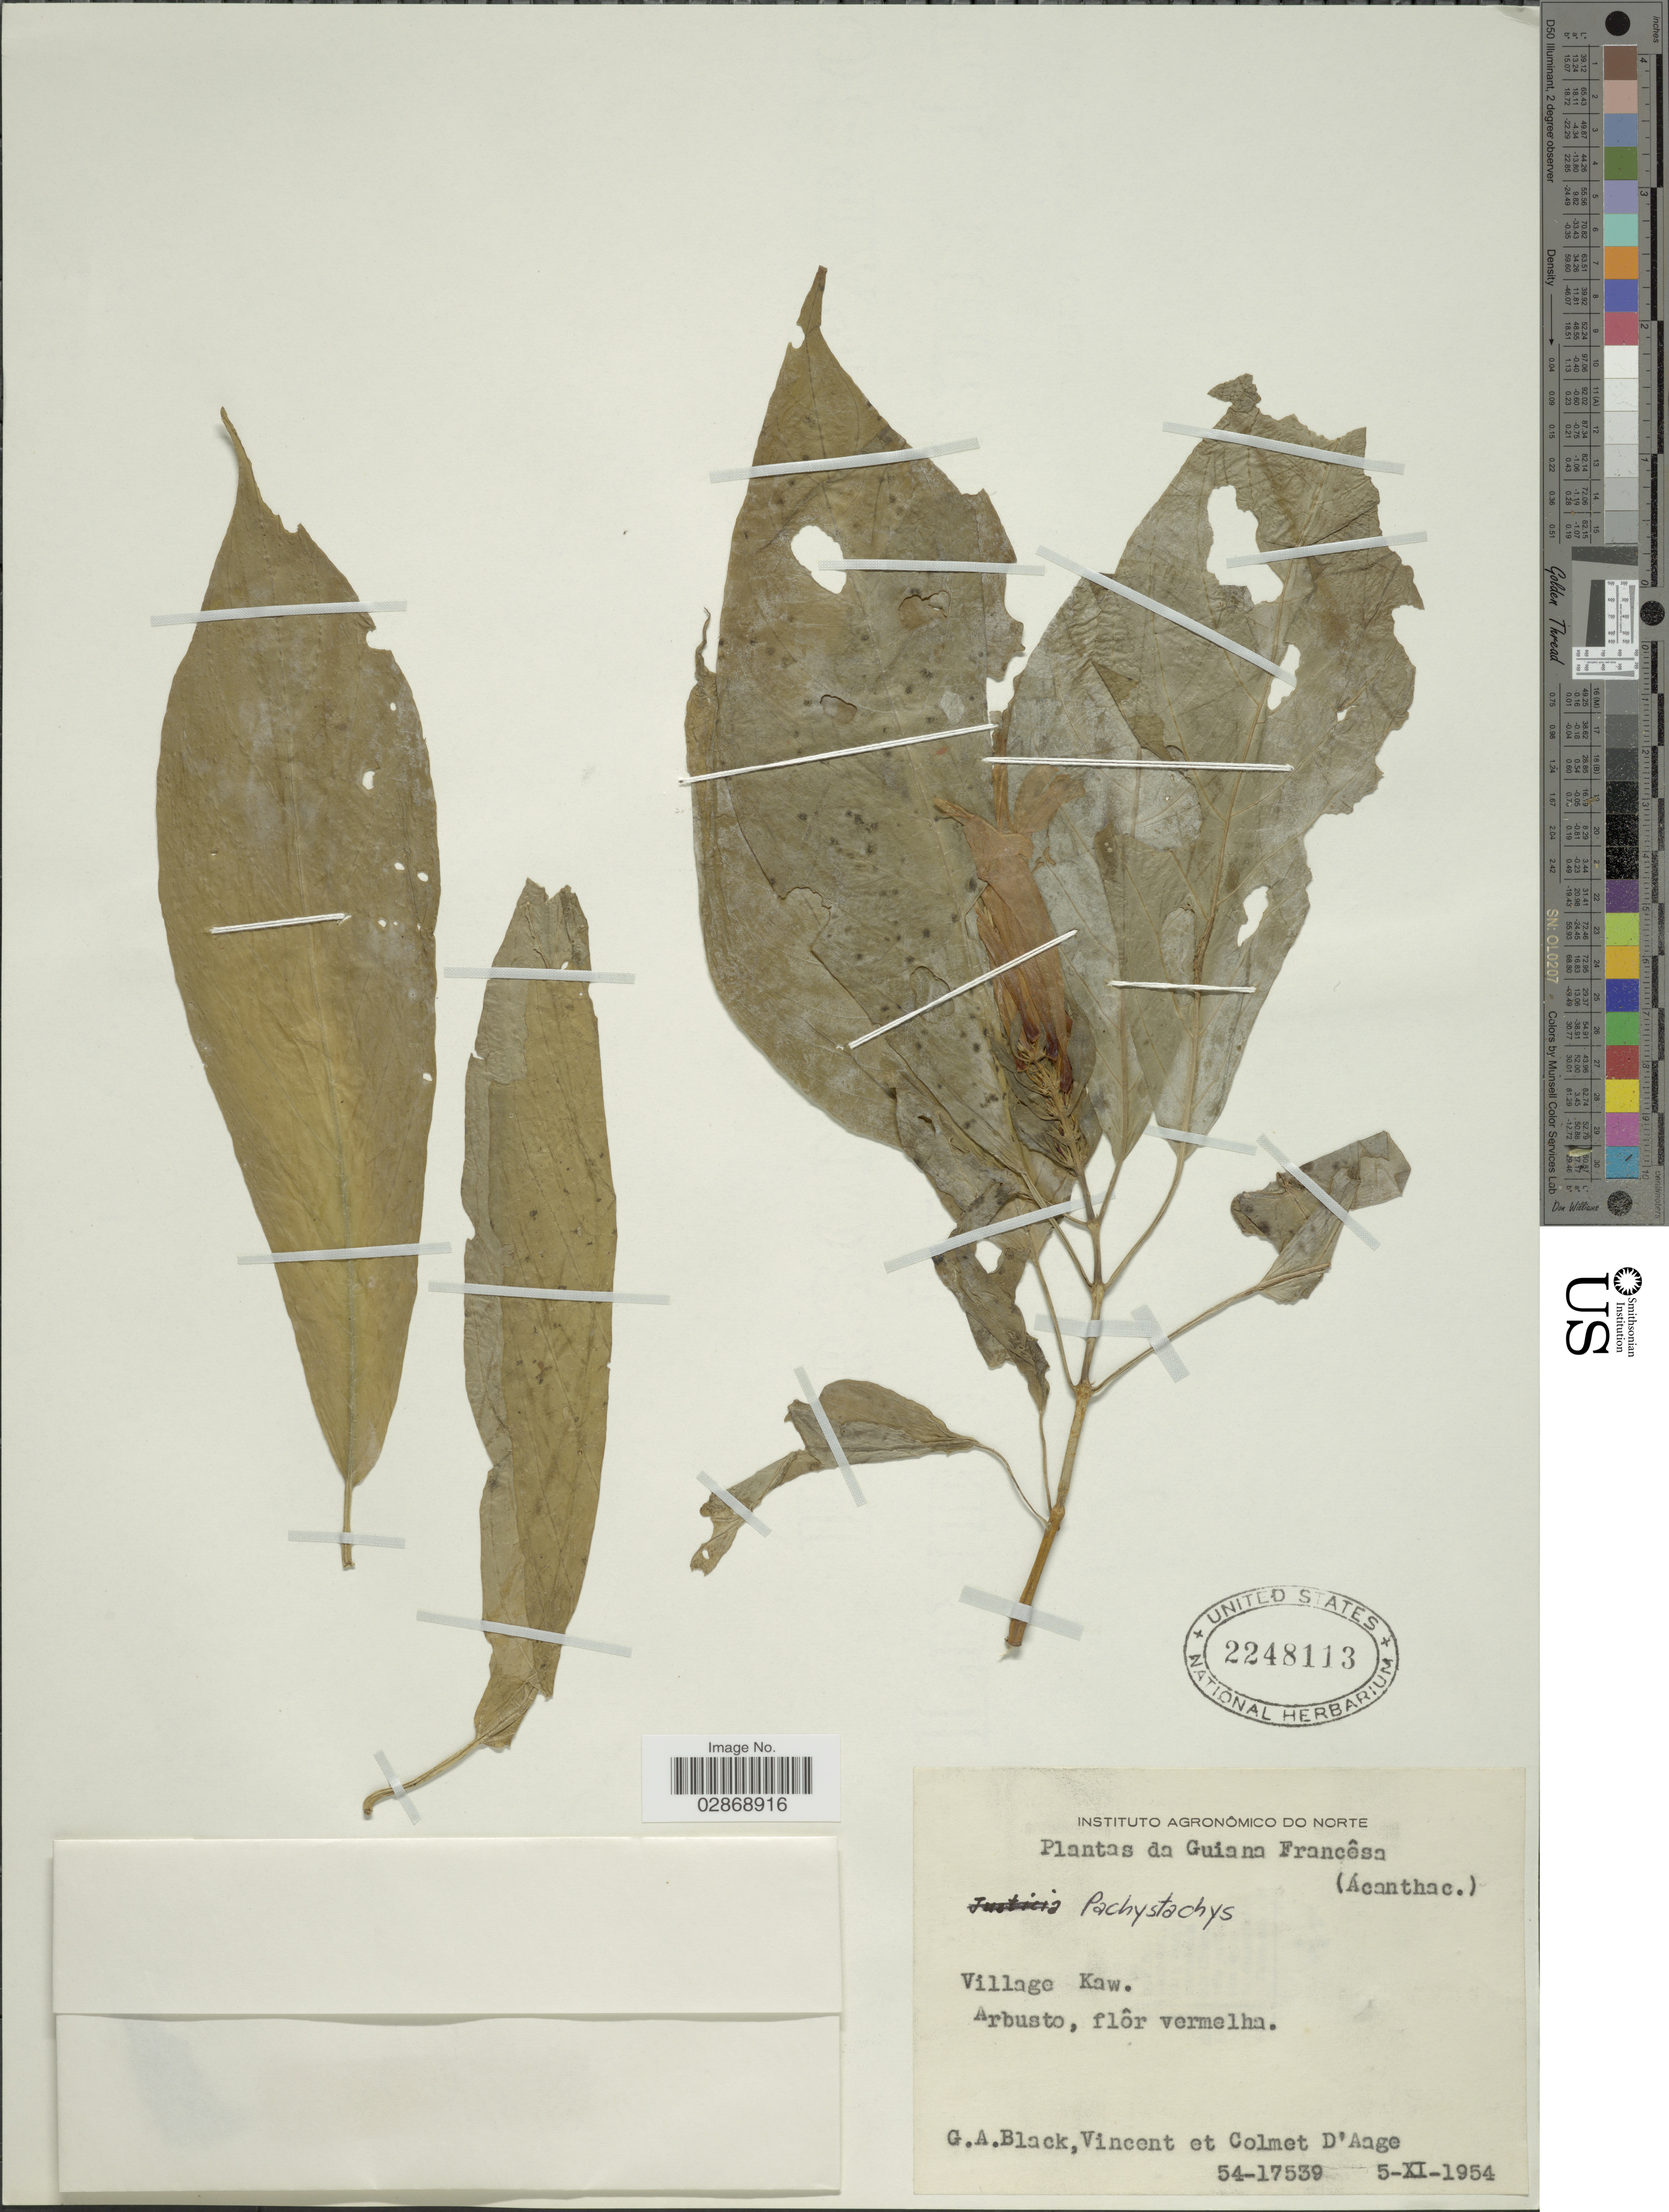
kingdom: Plantae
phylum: Tracheophyta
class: Magnoliopsida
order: Lamiales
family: Acanthaceae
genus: Pachystachys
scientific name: Pachystachys coccinea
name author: (Aubl.) Nees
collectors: G. A. Black, -- Vincent & -- Colmet D'Aage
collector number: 54-17539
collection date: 1954-11-05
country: French Guiana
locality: Guiana Francêsa. Village Kaw.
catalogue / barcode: US 2248113